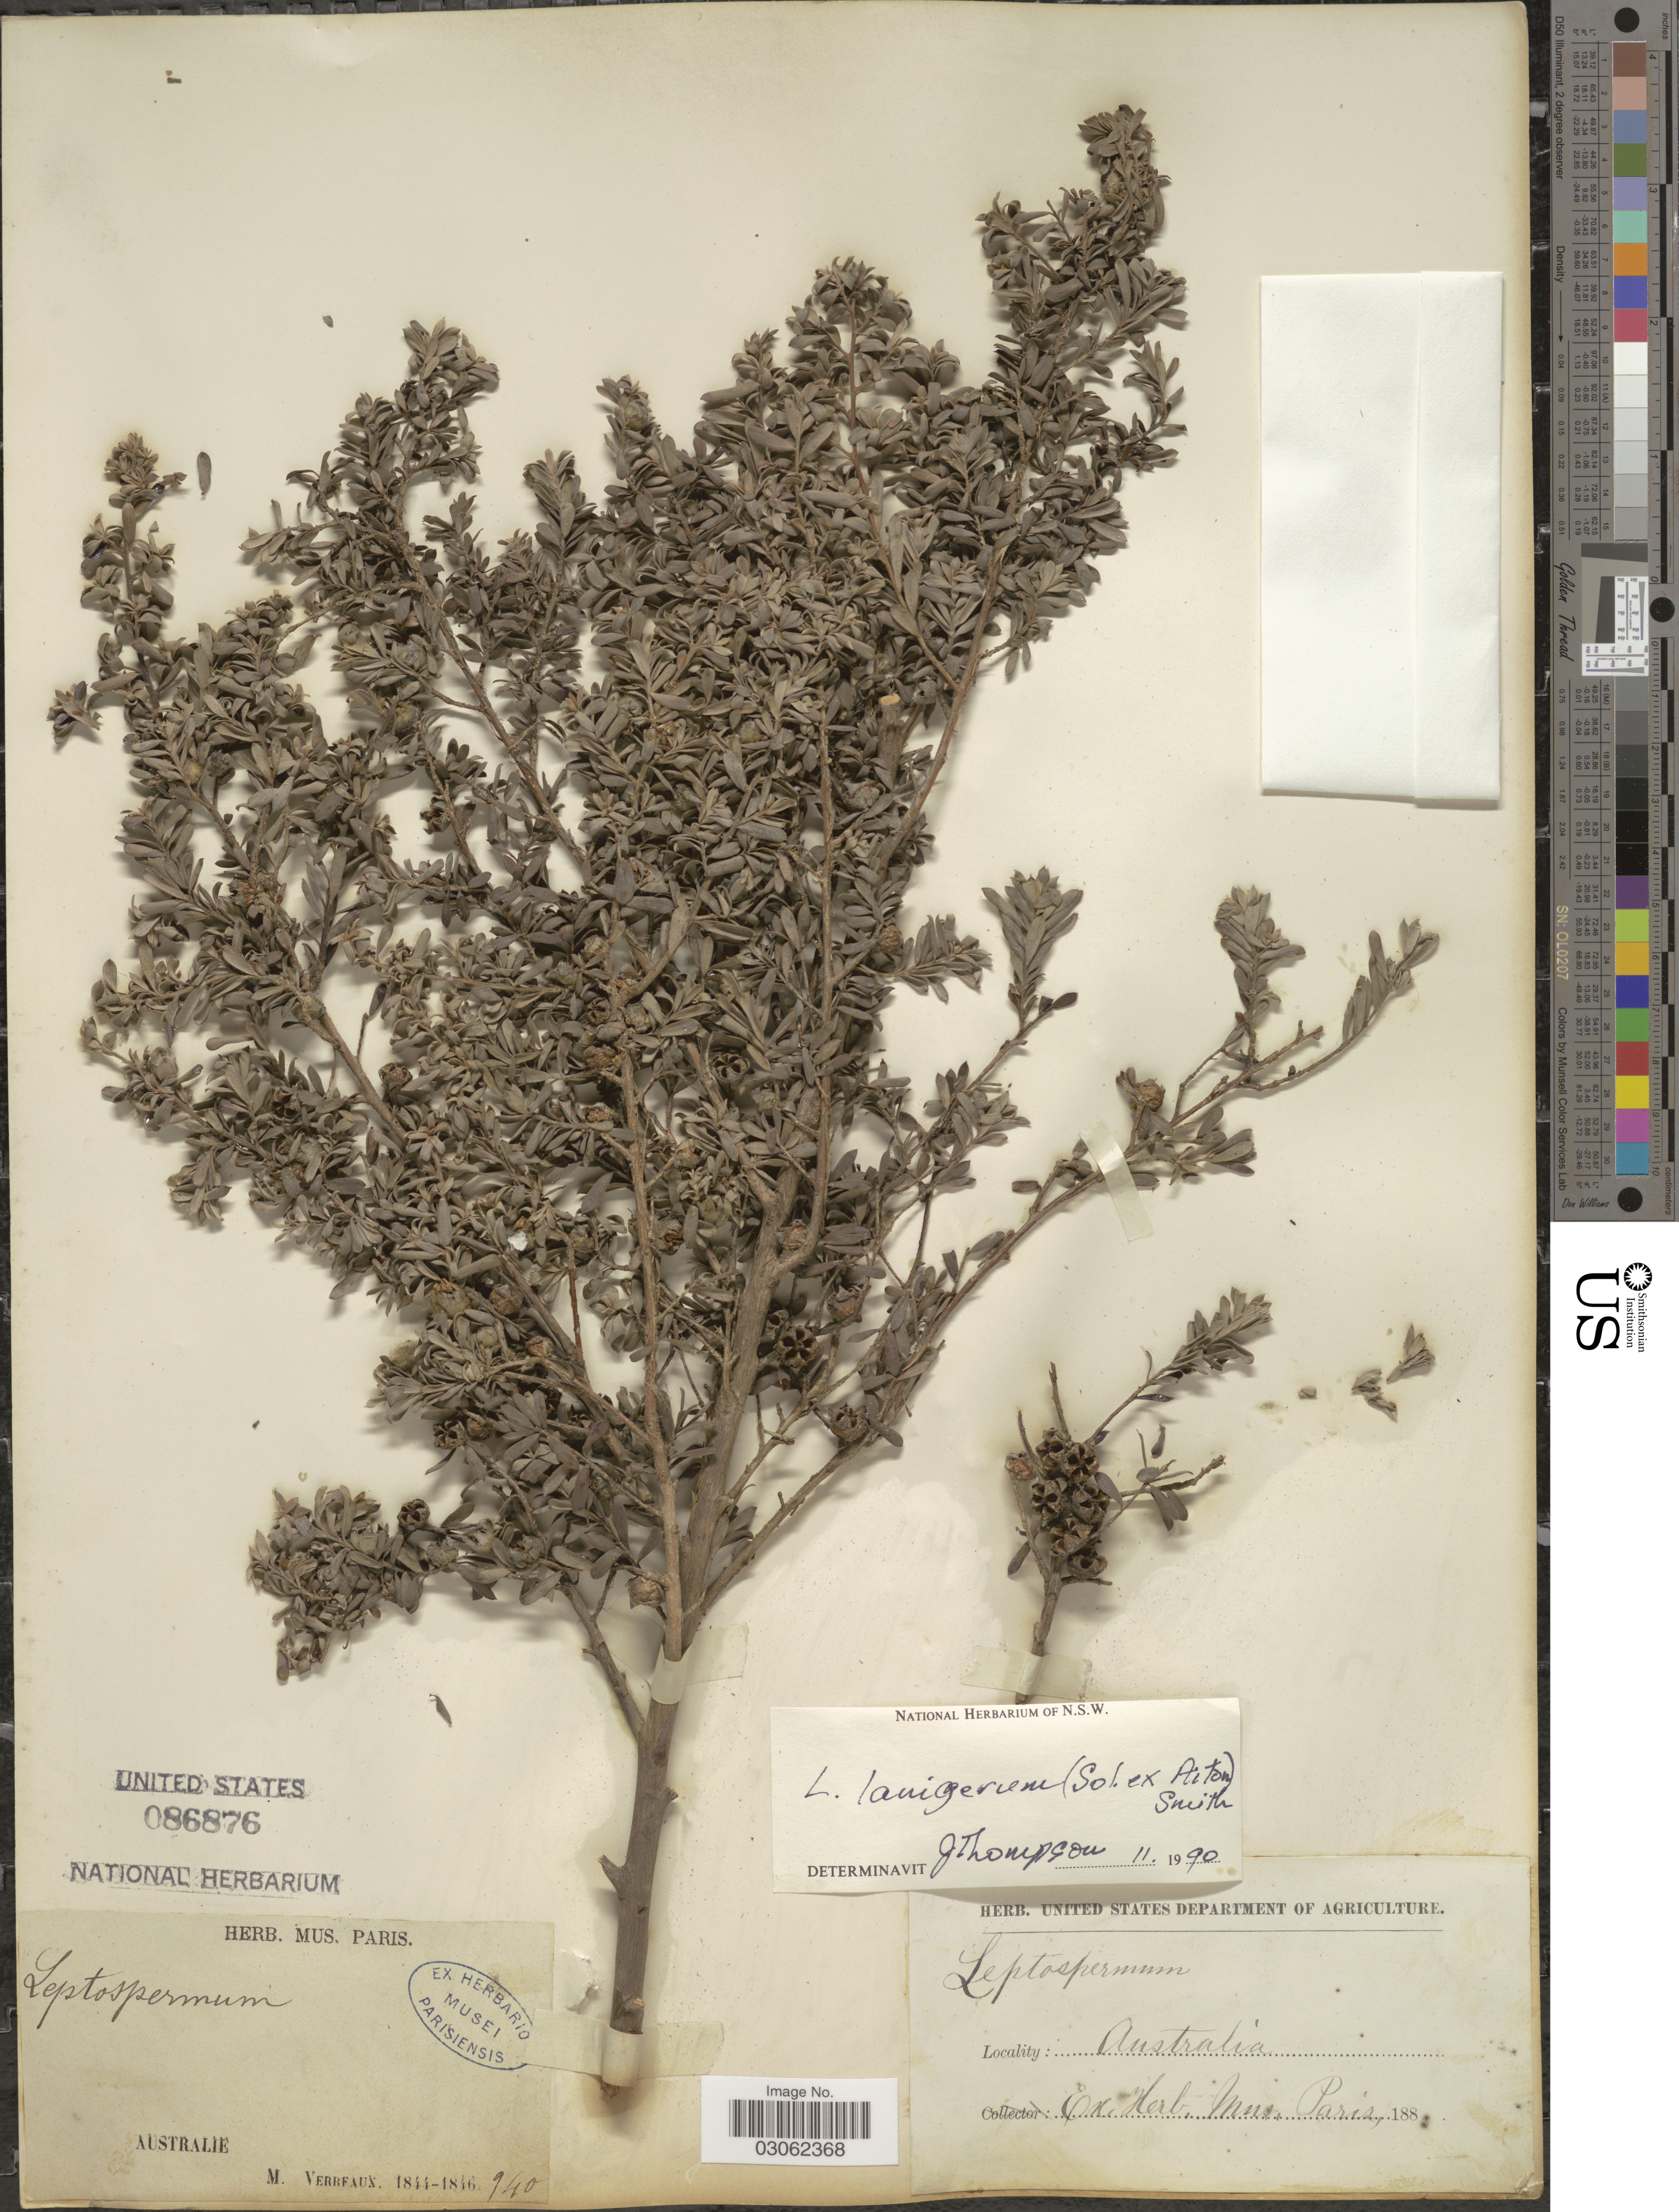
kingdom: Plantae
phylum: Tracheophyta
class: Magnoliopsida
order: Myrtales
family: Myrtaceae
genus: Leptospermum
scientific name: Leptospermum lanigerum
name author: (Aiton) Sm.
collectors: M. Verreaux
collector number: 940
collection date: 1844/1846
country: Australia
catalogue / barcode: US 86876